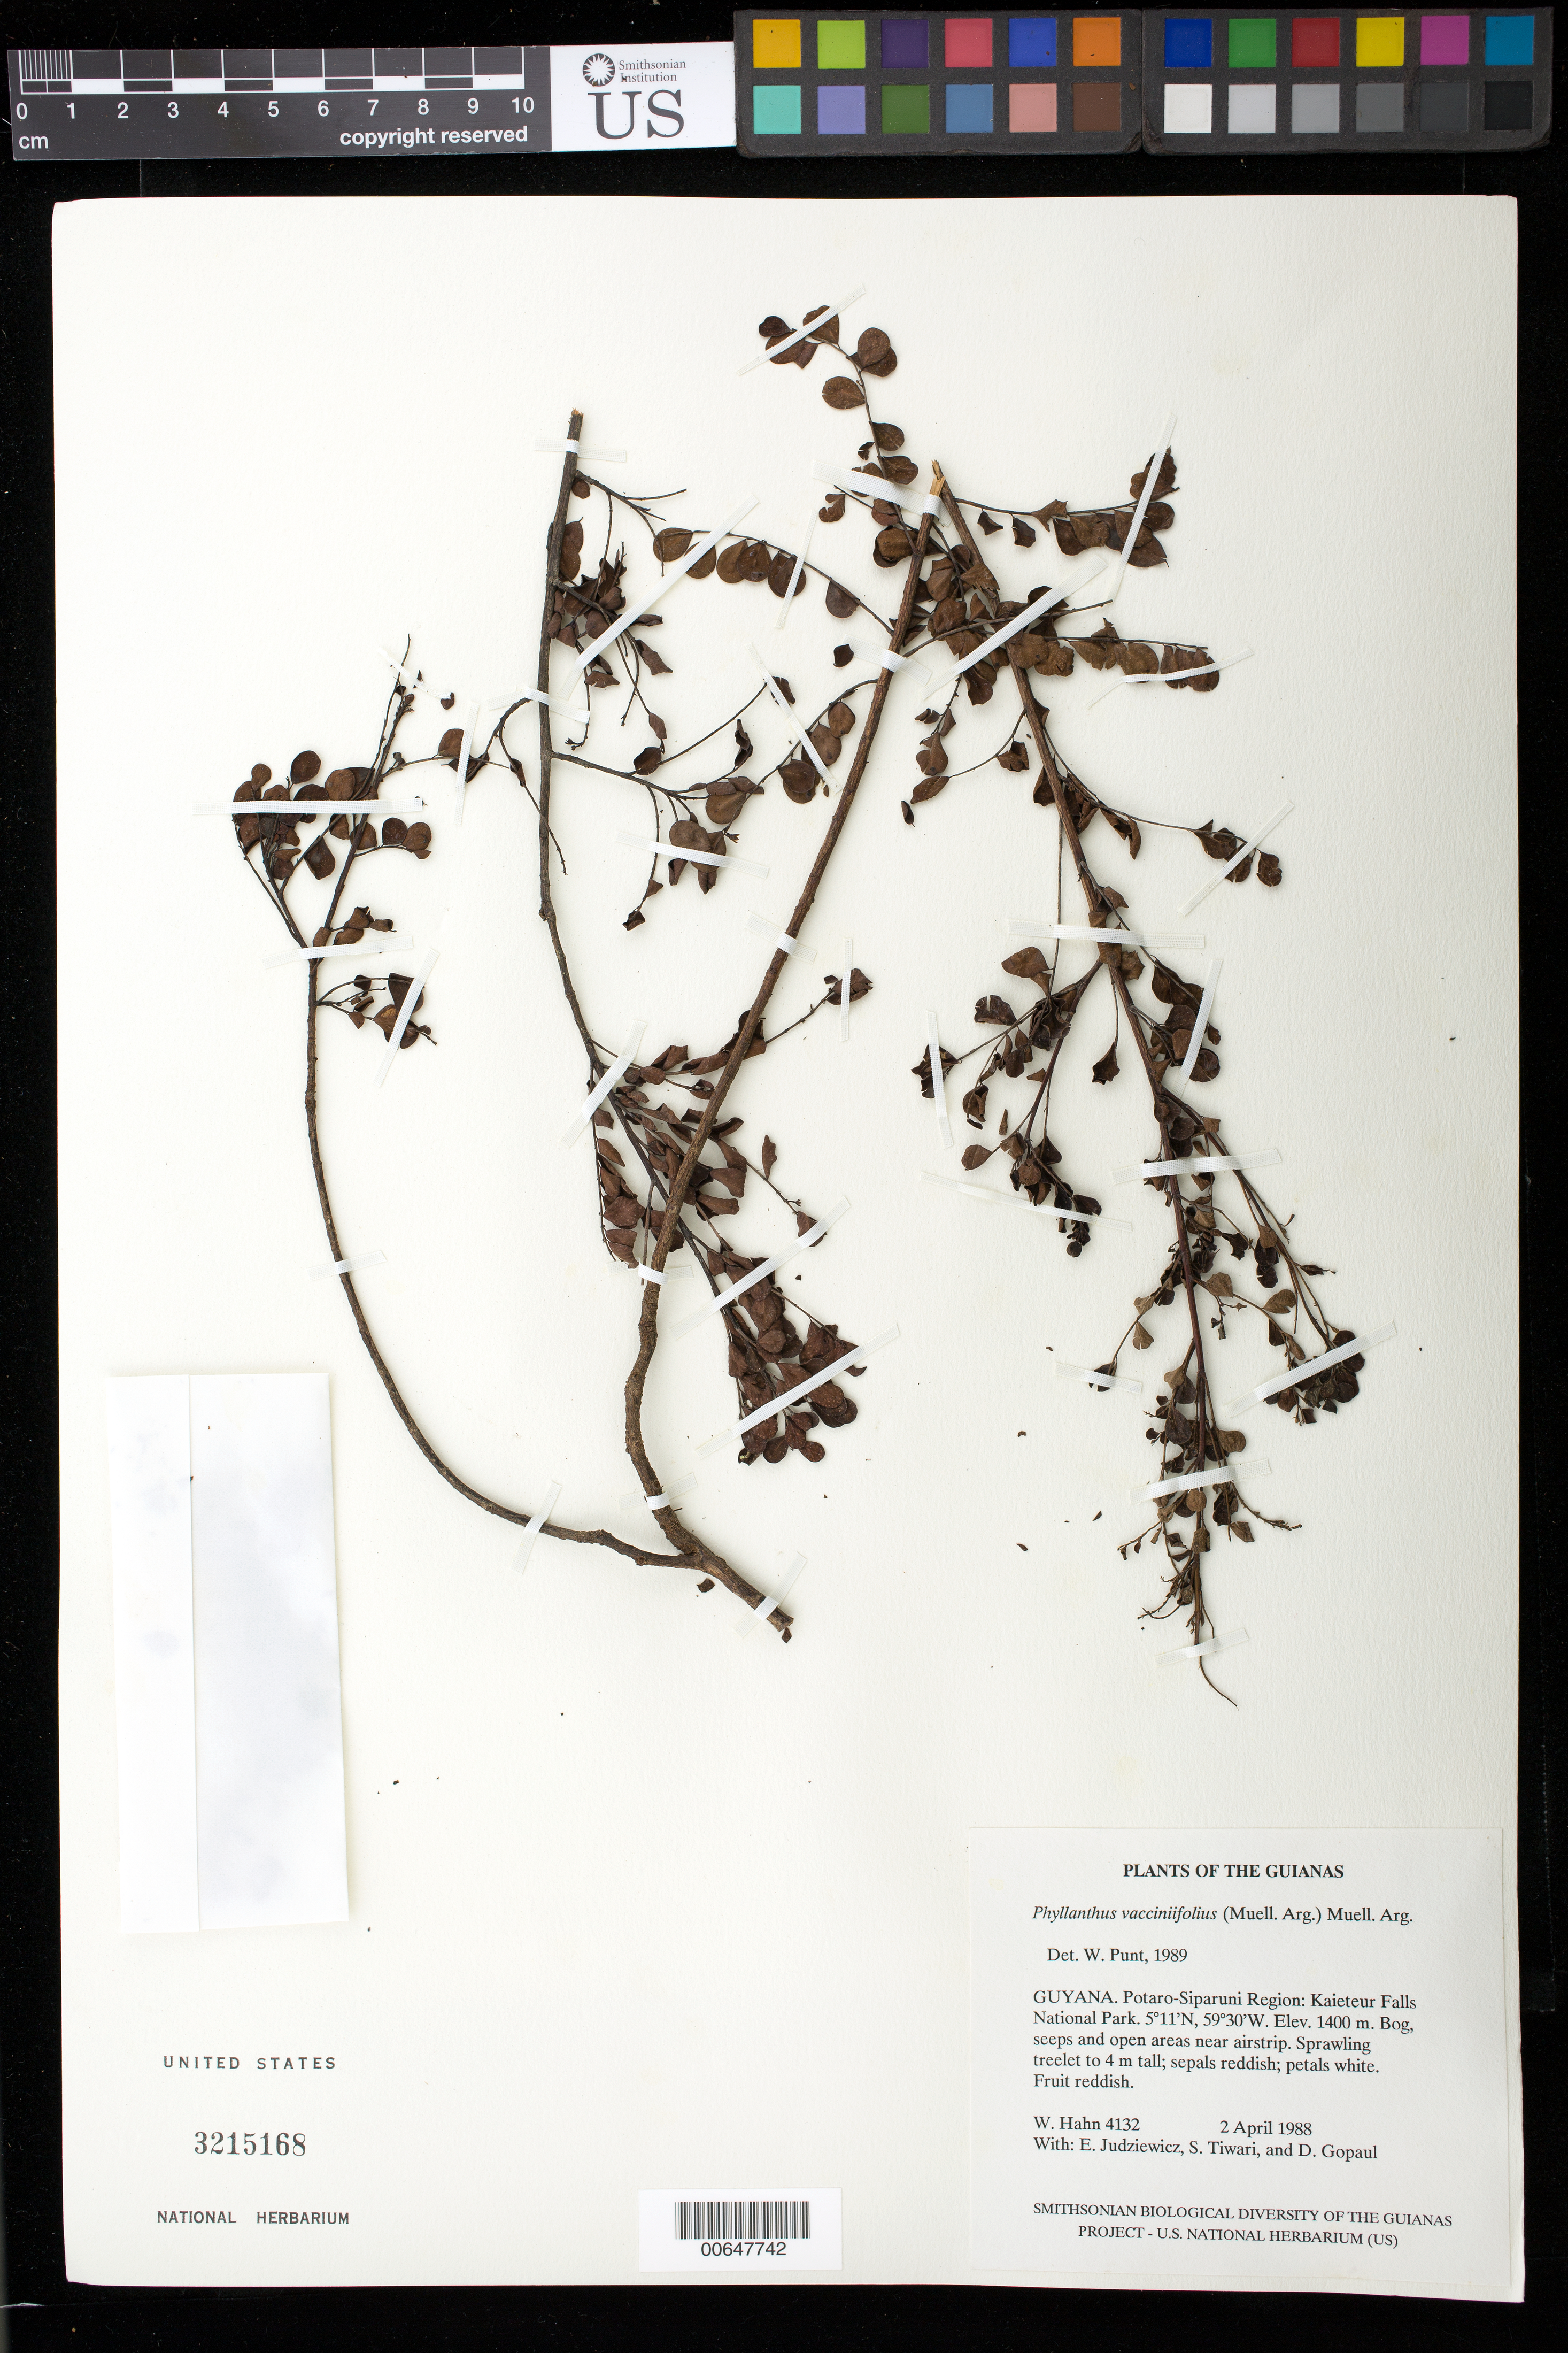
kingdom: Plantae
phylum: Tracheophyta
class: Magnoliopsida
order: Malpighiales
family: Phyllanthaceae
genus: Phyllanthus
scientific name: Phyllanthus vacciniifolius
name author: (Müll. Arg.) Müll. Arg.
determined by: Punt, W.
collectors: W. Hahn, E. J. Judziewicz, S. Tiwari & D. Gopaul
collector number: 4132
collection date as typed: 2 April 1988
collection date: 1988-04-02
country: Guyana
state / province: Potaro-Siparuni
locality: Kaieteur Falls National Park. Near airstrip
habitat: Bog, seeps and open areas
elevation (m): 500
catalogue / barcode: US 3215168